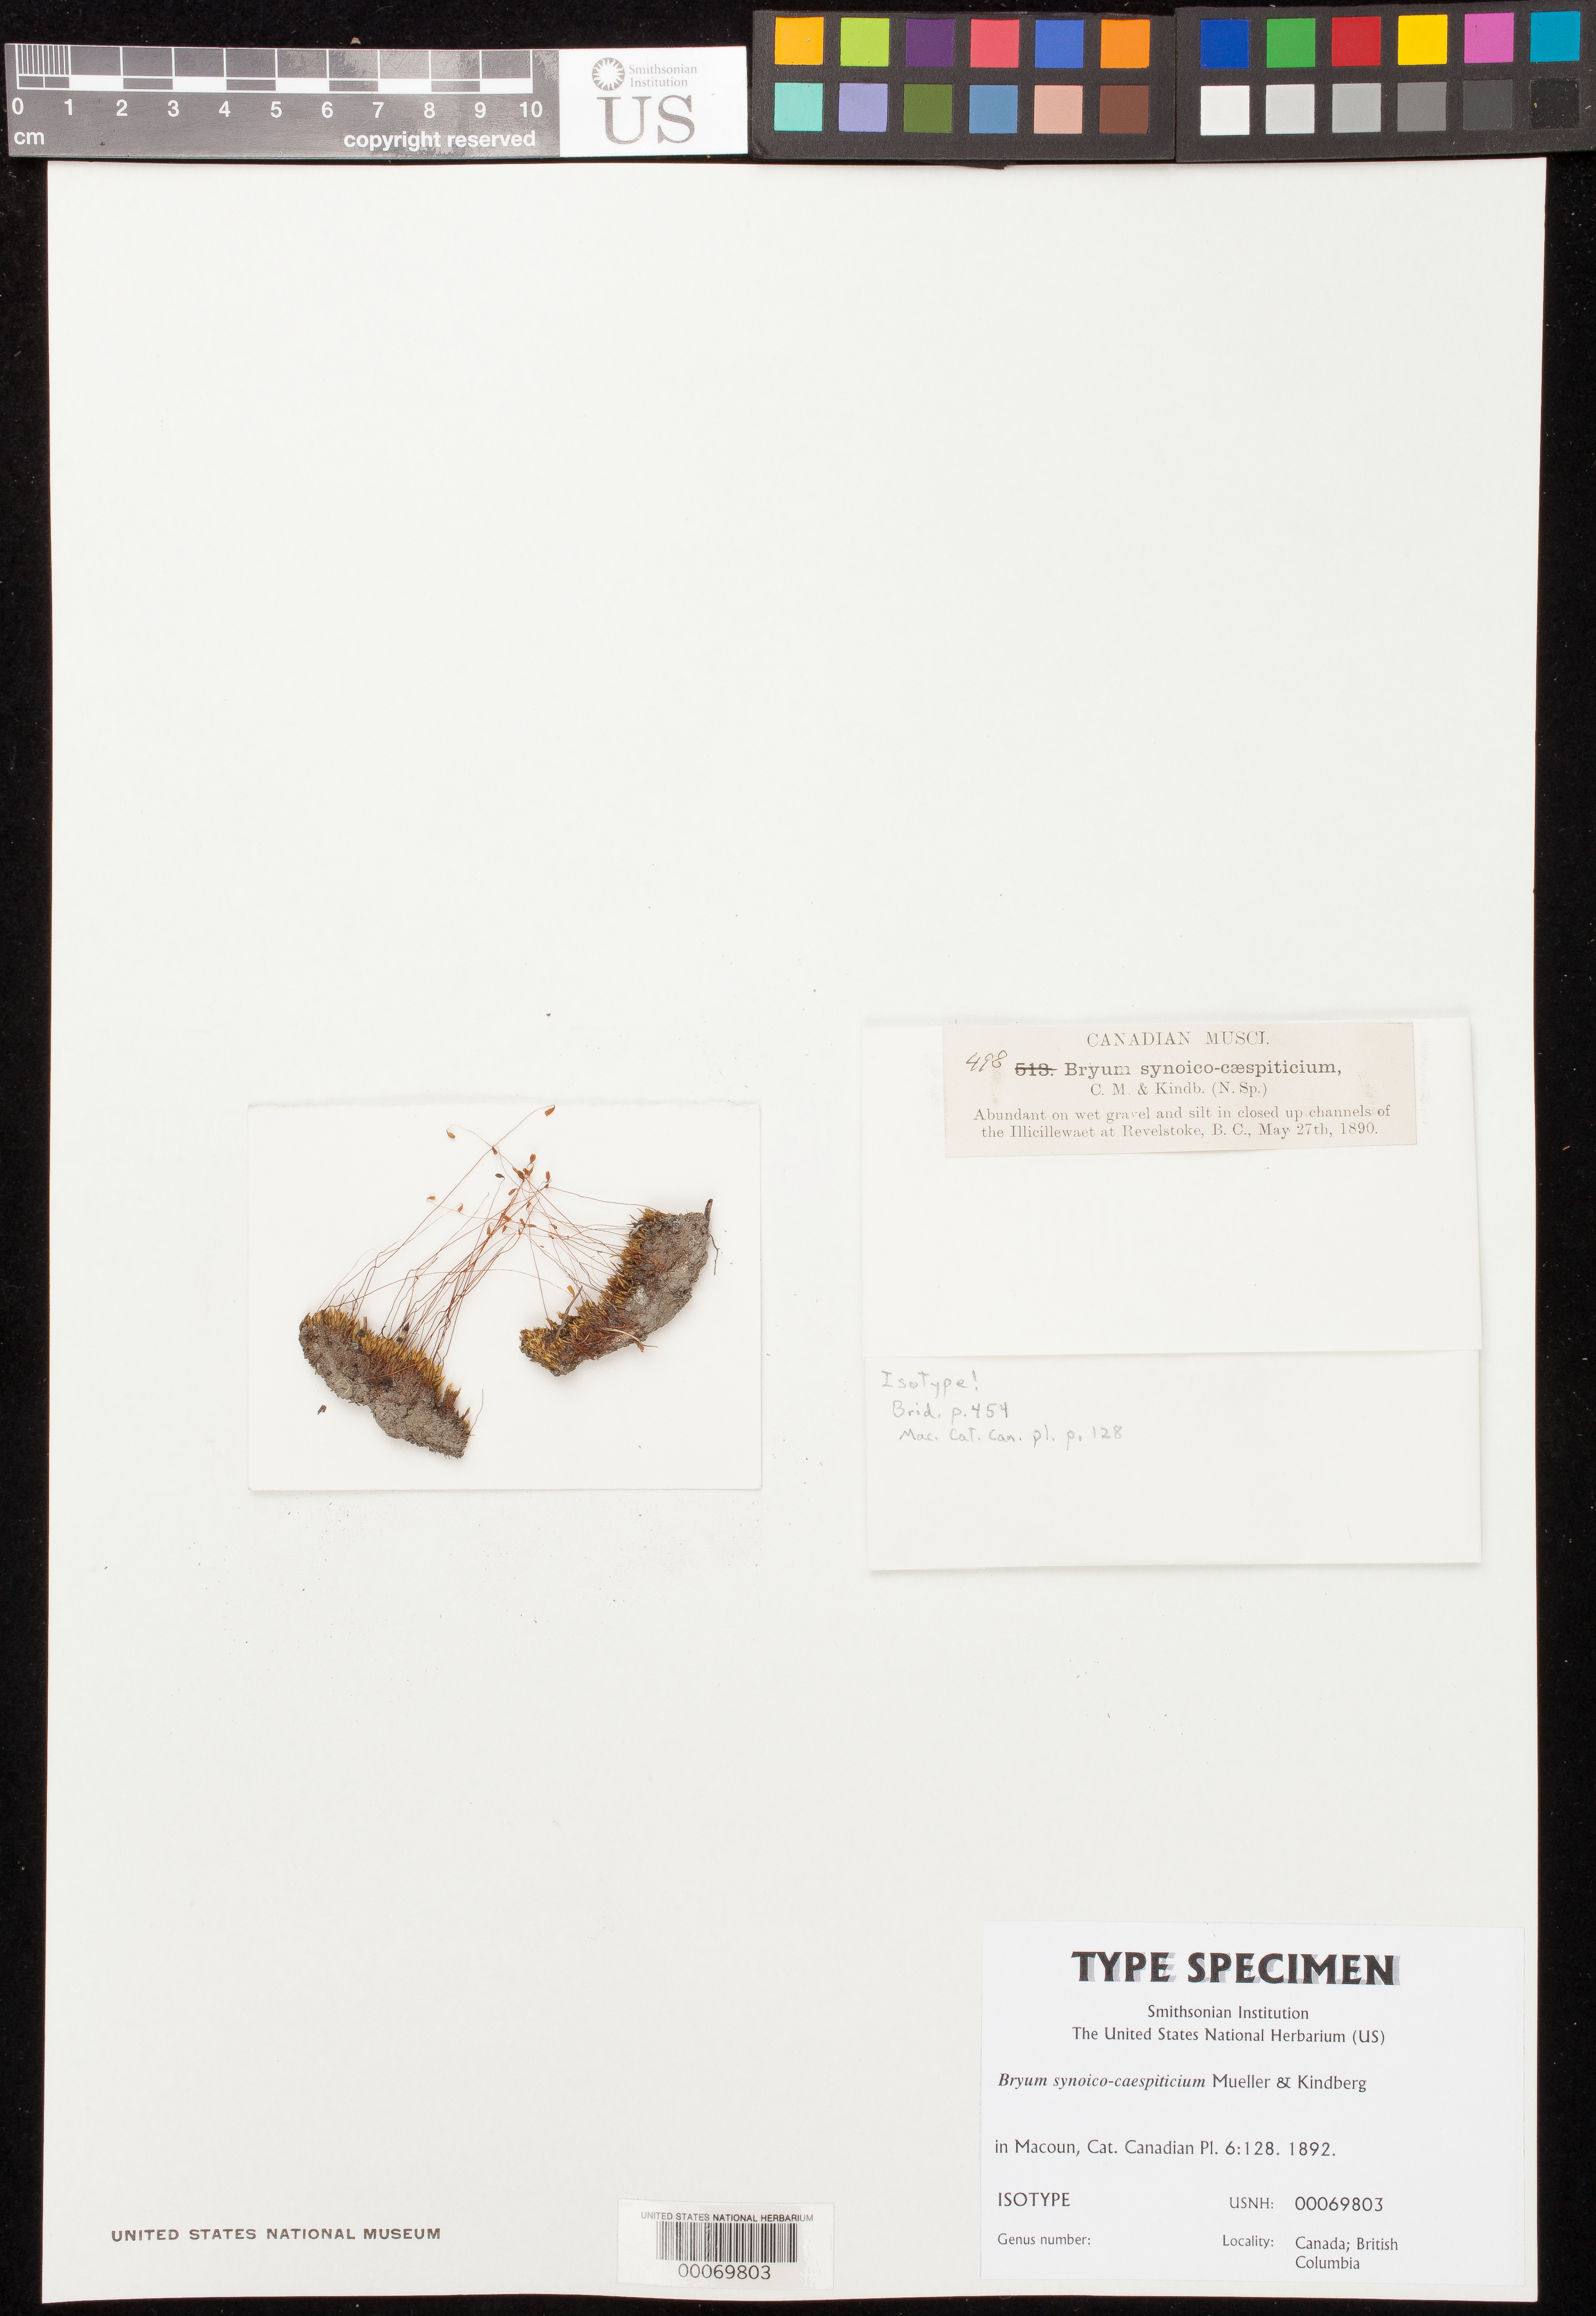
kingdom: Plantae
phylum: Bryophyta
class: Bryopsida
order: Bryales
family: Bryaceae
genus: Bryum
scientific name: Bryum synoico-caespiticium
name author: Müll. Hal. & Kindb. in Macoun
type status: Isotype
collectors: J. Macoun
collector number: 513(498)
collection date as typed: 27 May 1890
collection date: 1890-05-27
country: Canada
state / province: British Columbia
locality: Illicillewaet at Revelstoke.